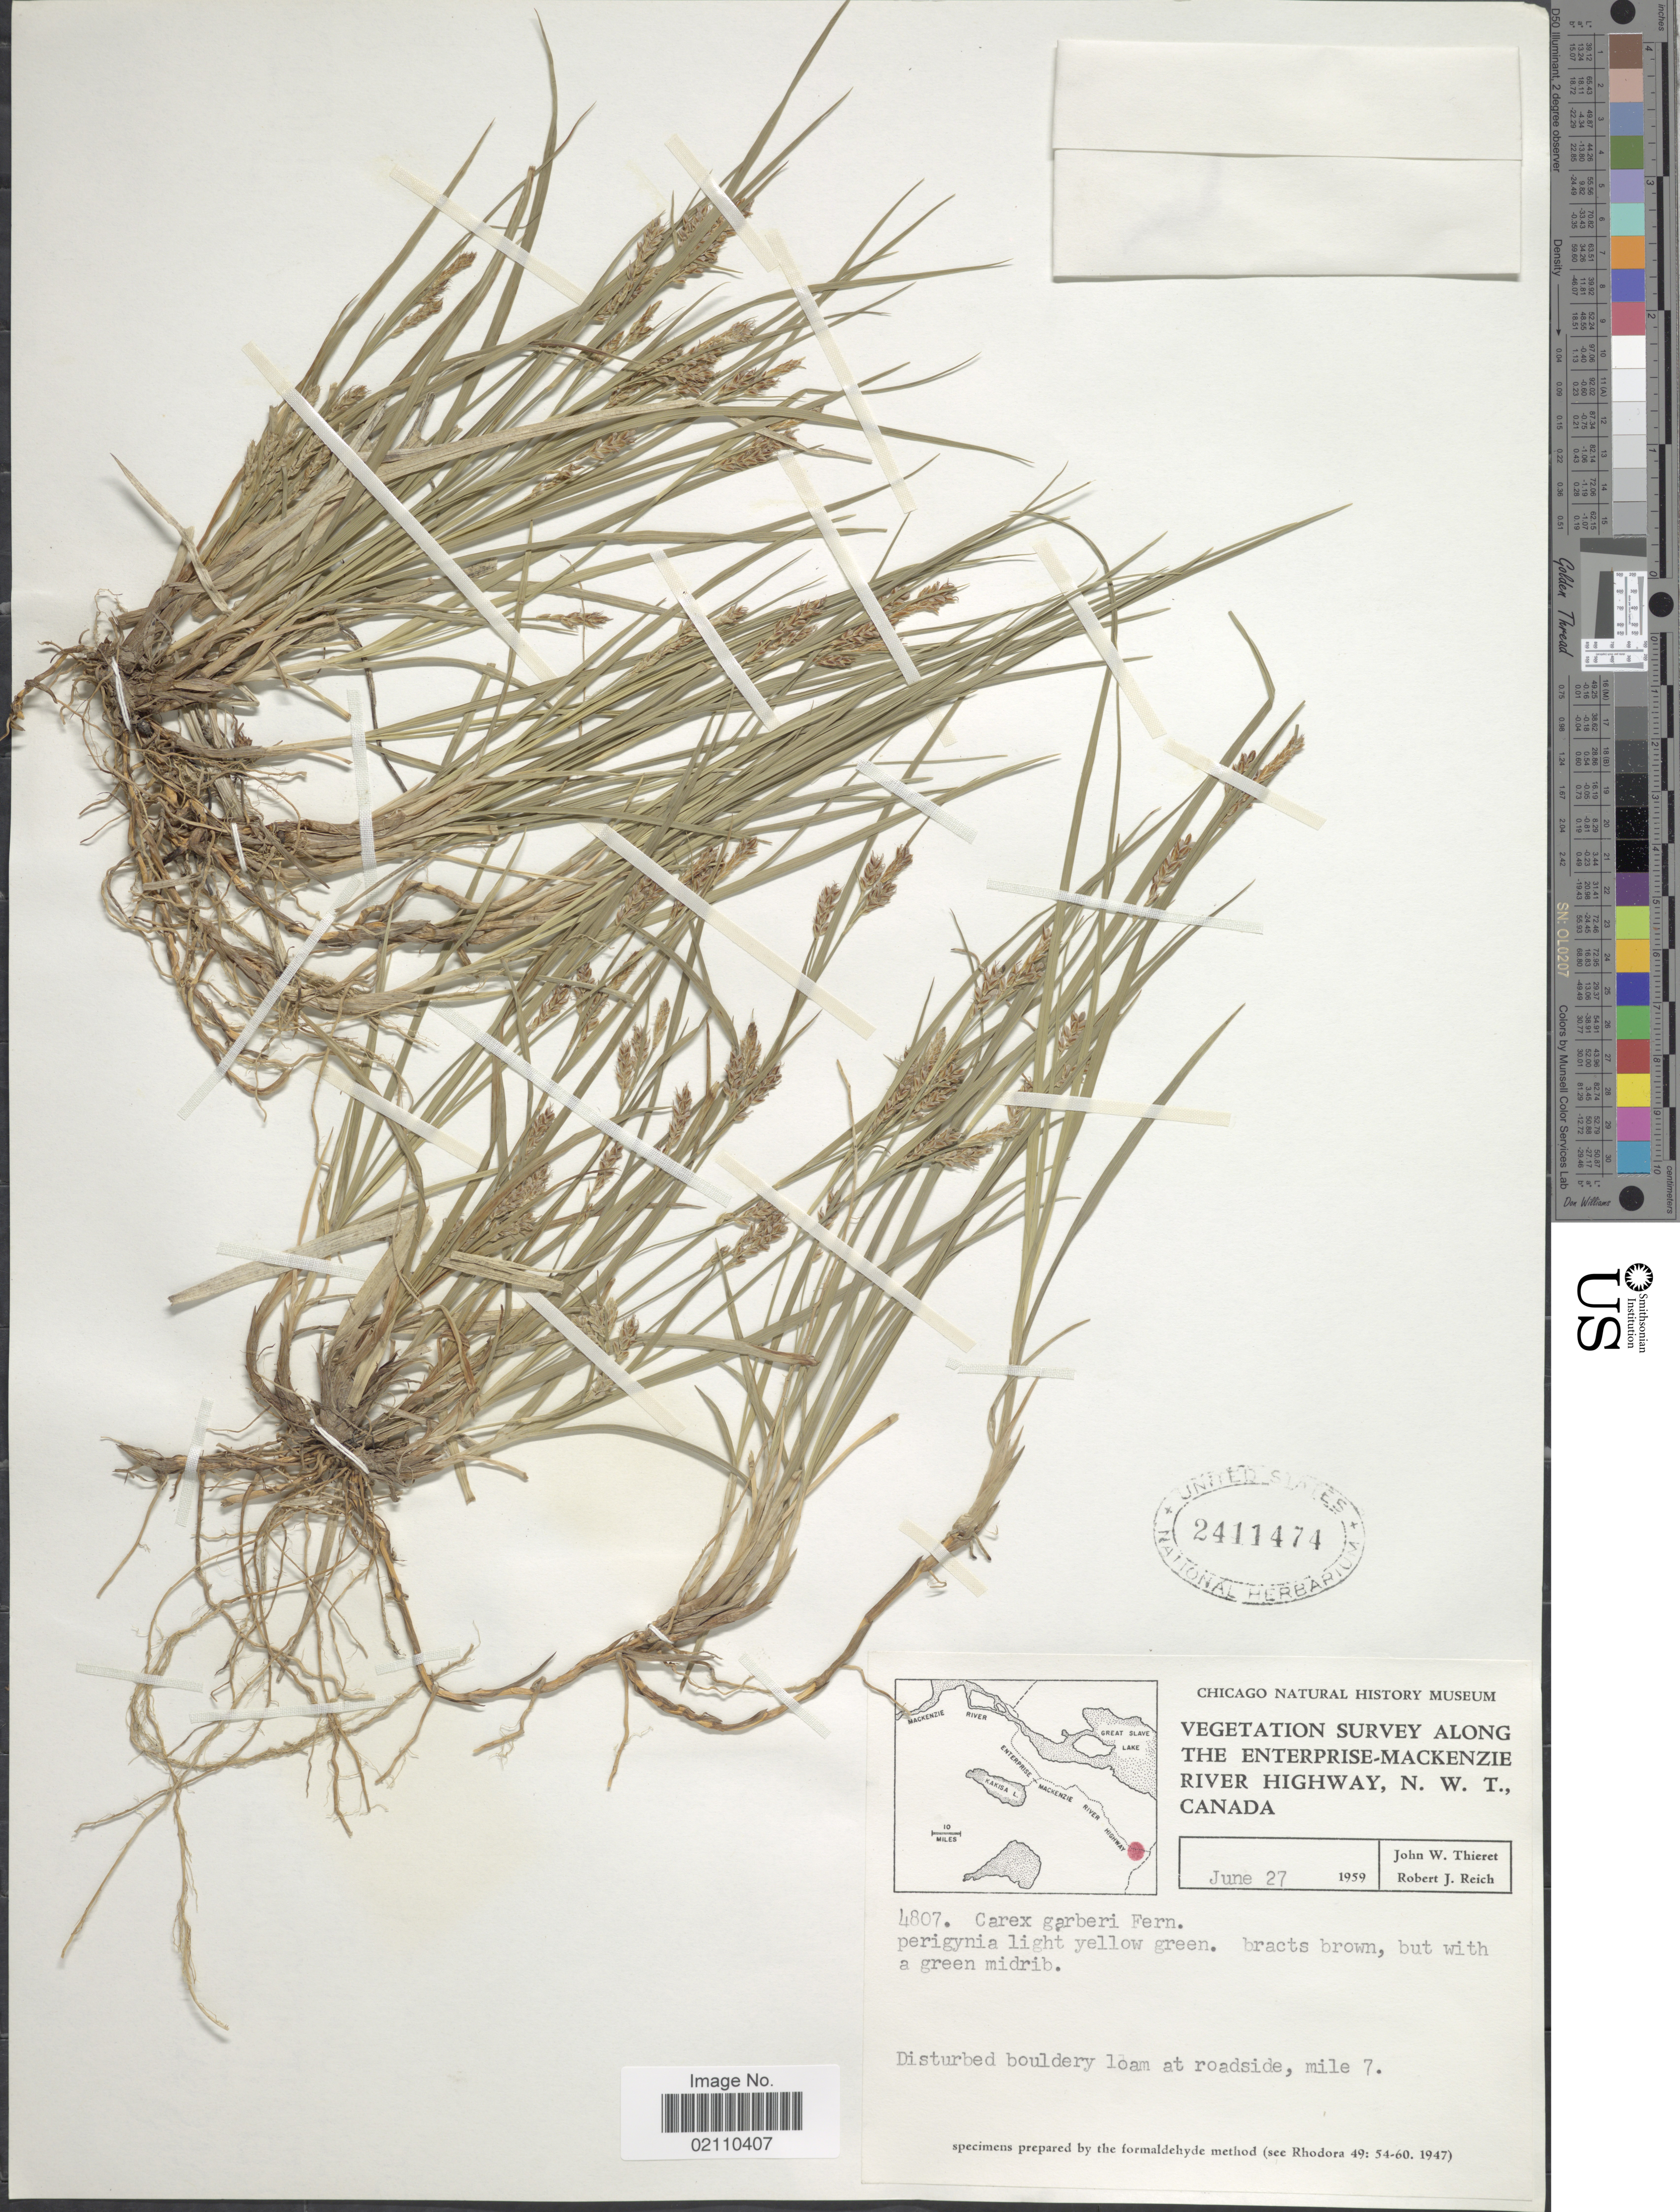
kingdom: Plantae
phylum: Tracheophyta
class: Liliopsida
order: Poales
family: Cyperaceae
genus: Carex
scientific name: Carex garberi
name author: Fernald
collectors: J. W. Thieret & R. Reich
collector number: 4807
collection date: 1959-06-27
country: Canada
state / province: Northwest Territories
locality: Vegetation Survey along the Enterprentise-Mackenzie River Highway, at roadside, mile 7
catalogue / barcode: US 2411474